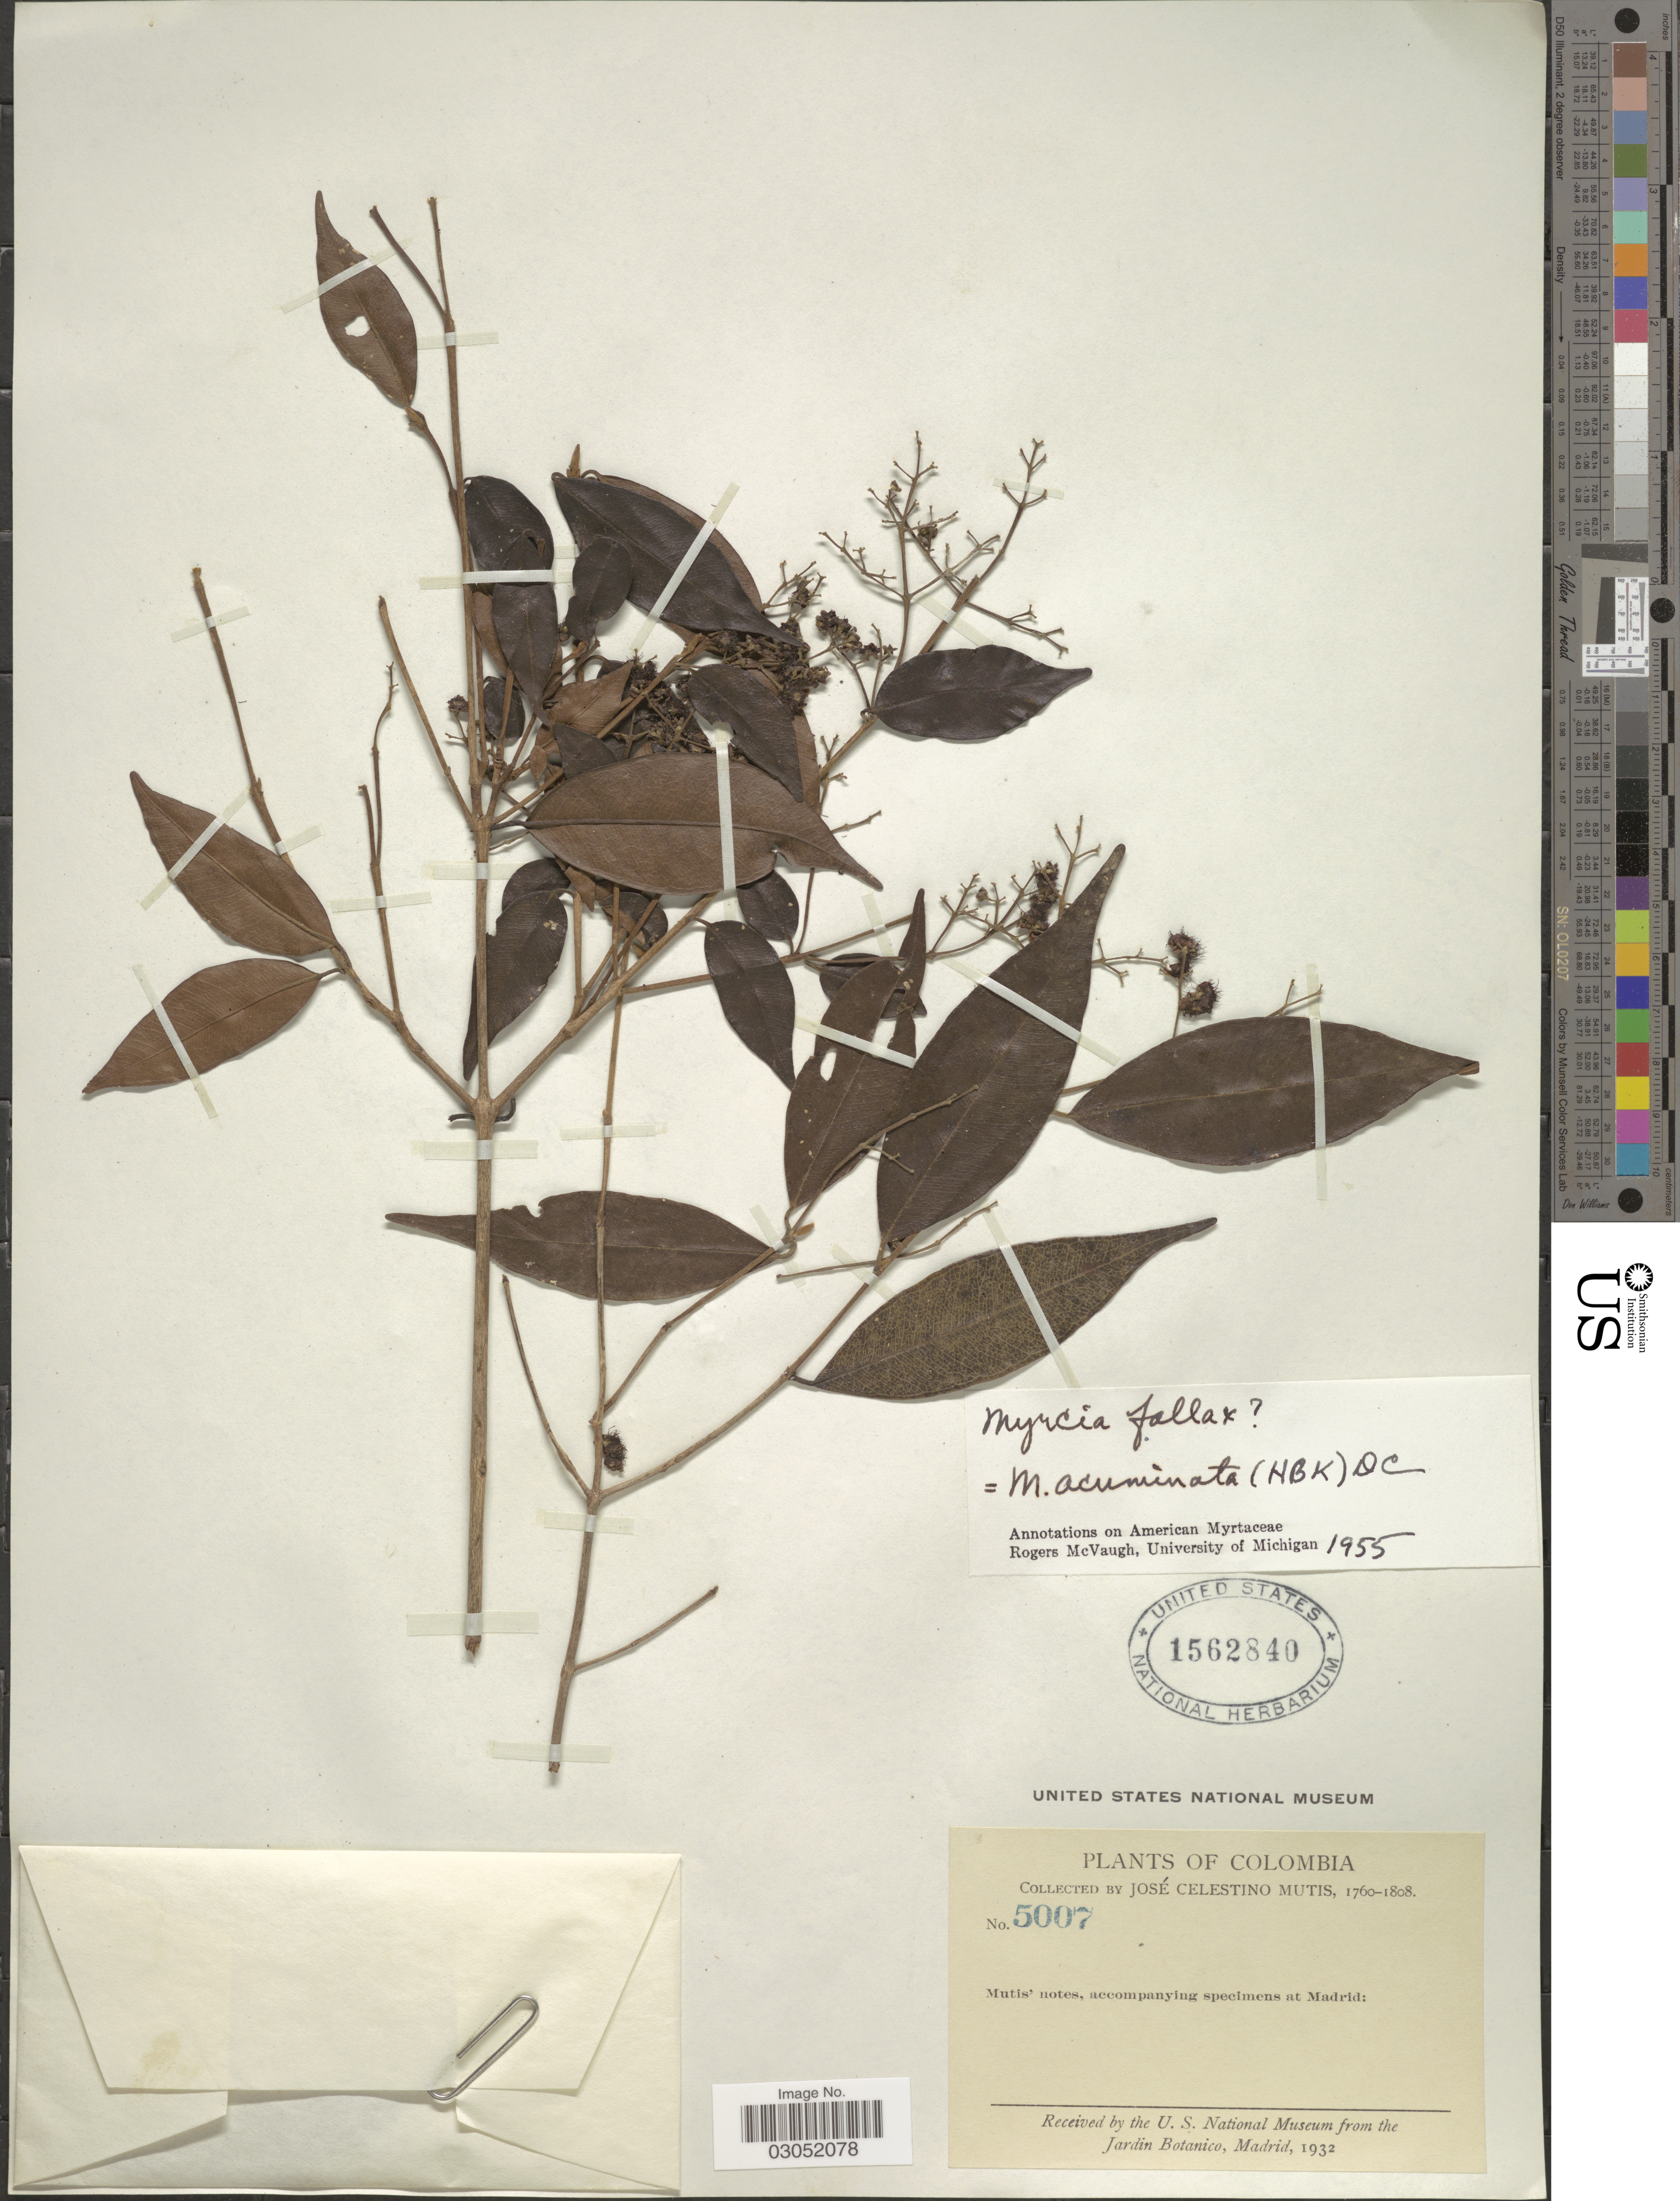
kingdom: Plantae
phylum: Tracheophyta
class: Magnoliopsida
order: Myrtales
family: Myrtaceae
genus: Myrcia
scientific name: Myrcia acuminata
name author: (Kunth) DC.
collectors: J. C. B. Mutis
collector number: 5007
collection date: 1760/1808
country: Colombia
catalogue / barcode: US 1562840